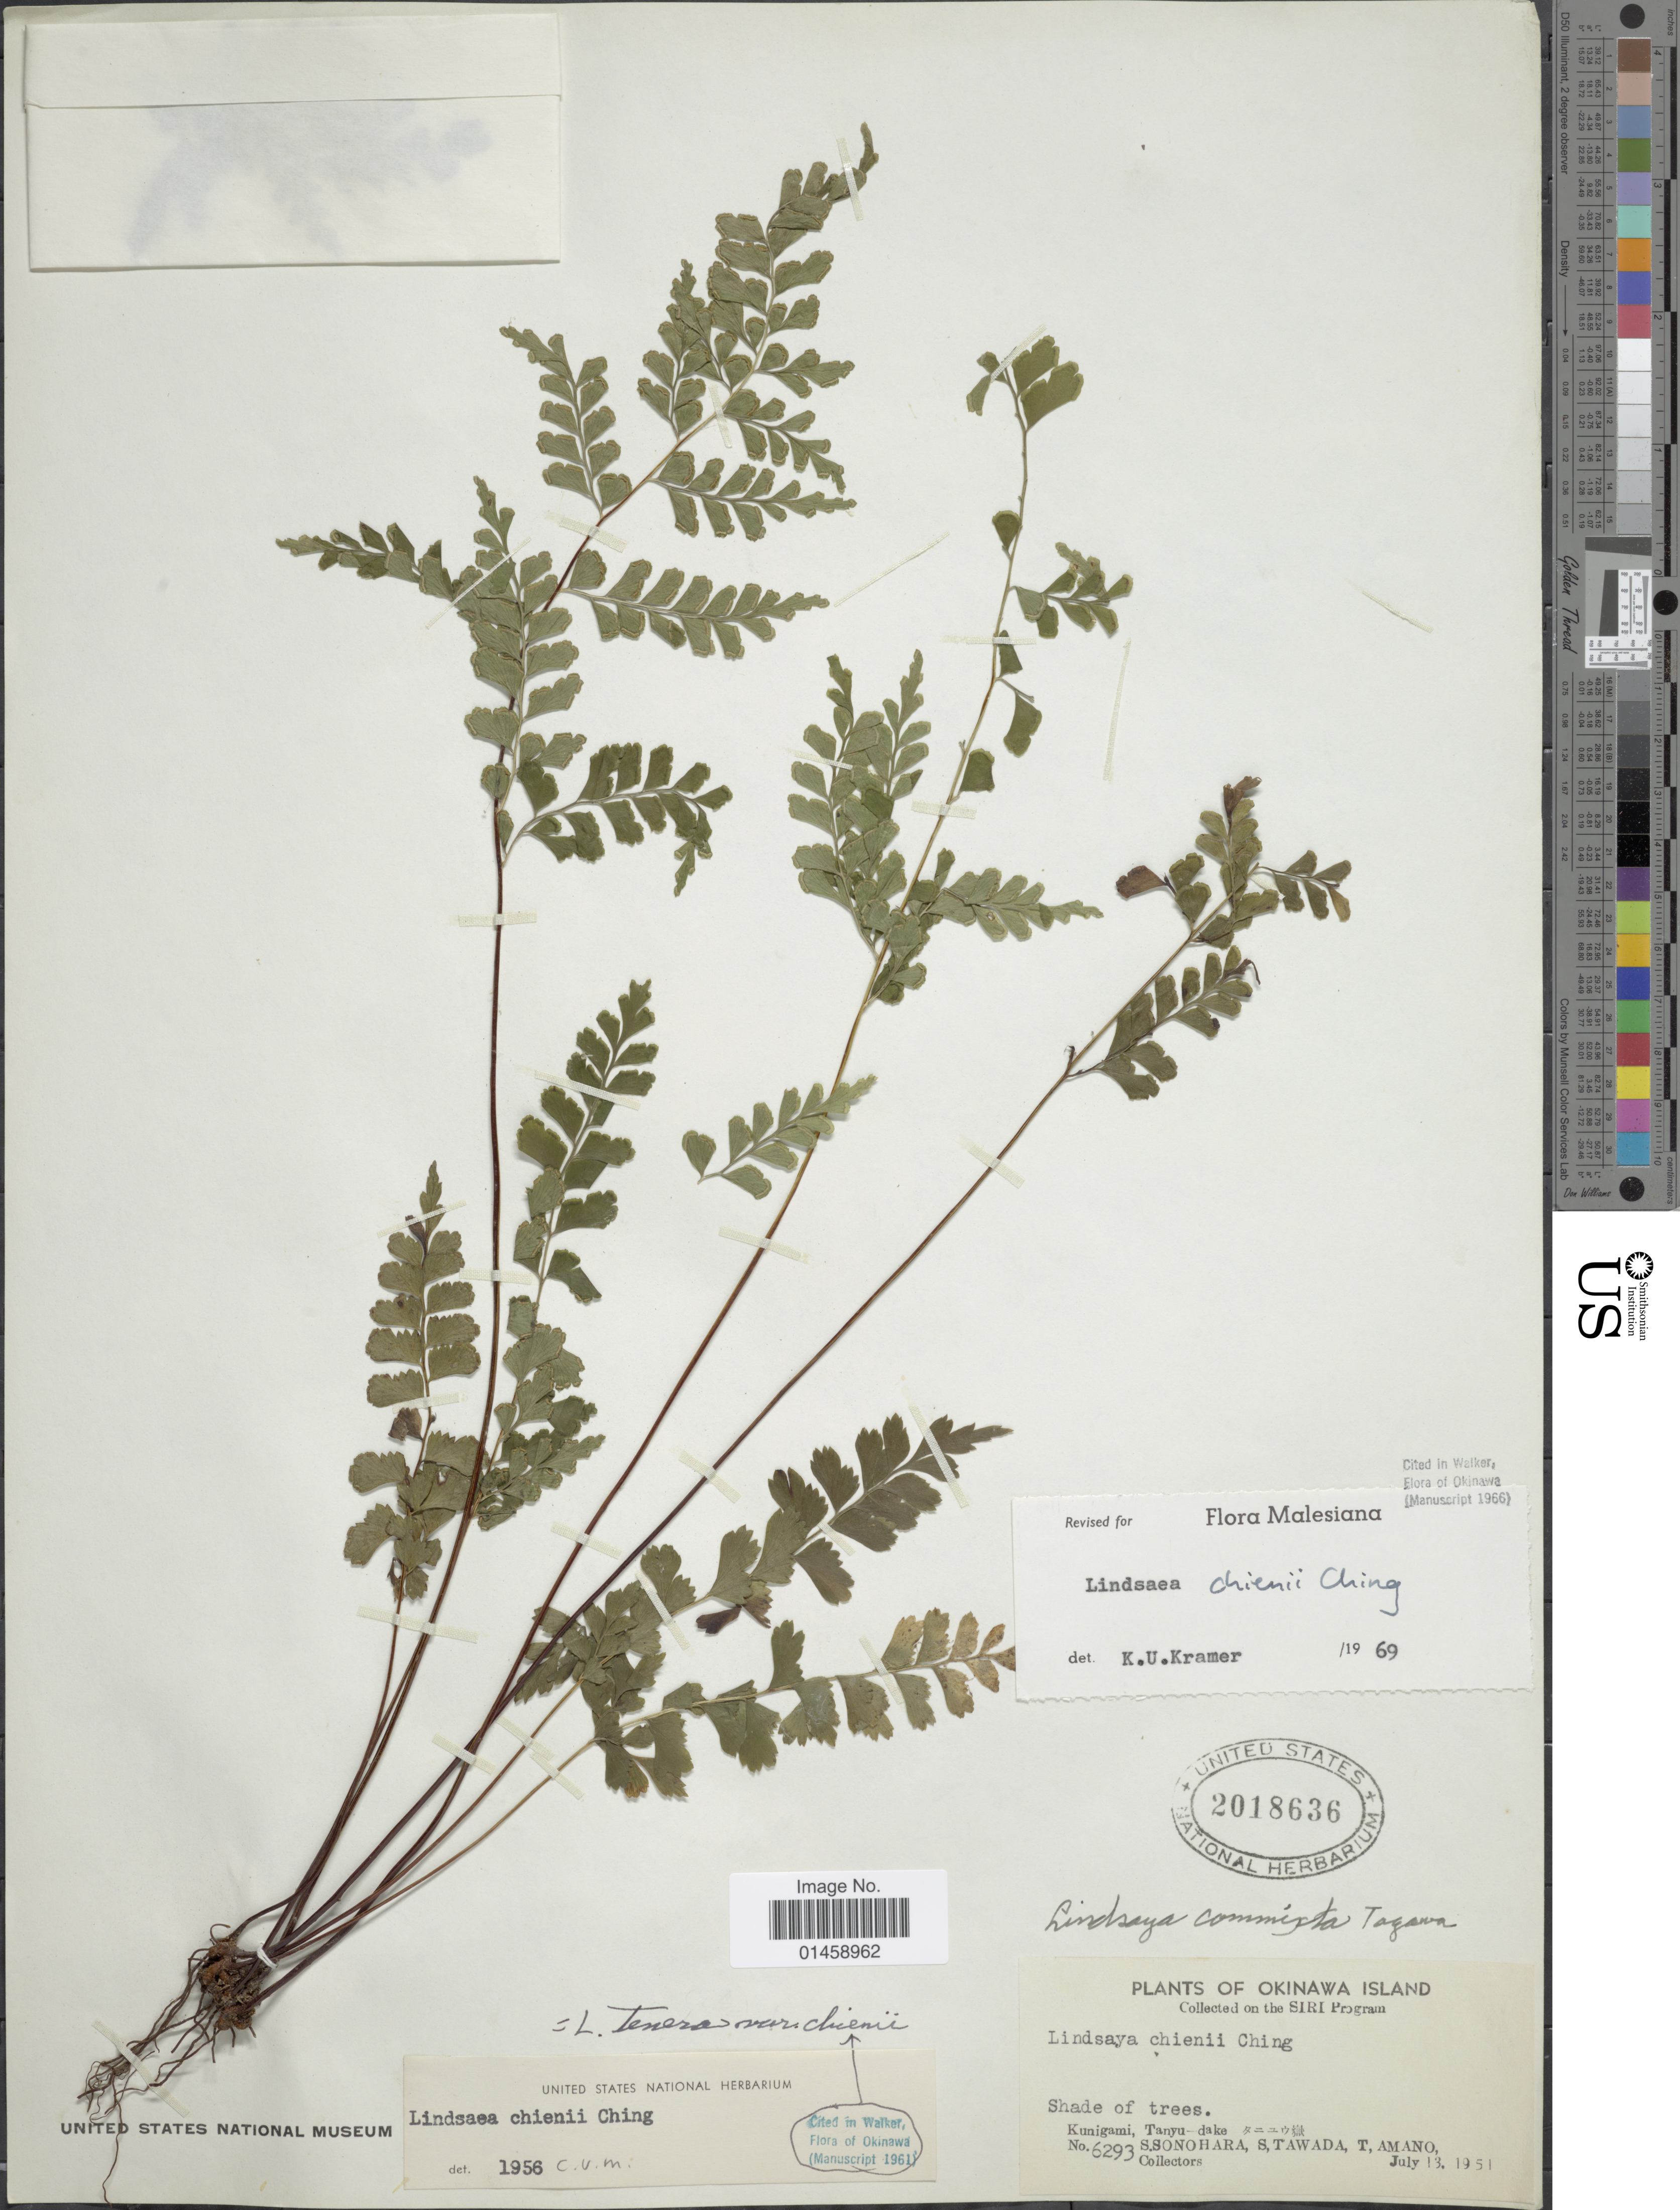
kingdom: Plantae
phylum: Tracheophyta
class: Polypodiopsida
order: Polypodiales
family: Lindsaeaceae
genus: Lindsaea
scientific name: Lindsaea chienii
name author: Ching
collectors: S. Sonohara, S. Tawada & T. Amano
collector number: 6293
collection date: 1951-07-13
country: Japan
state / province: Okinawa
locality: Okinawa Island, Kunigami, Tanyu-dake.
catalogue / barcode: US 2018636